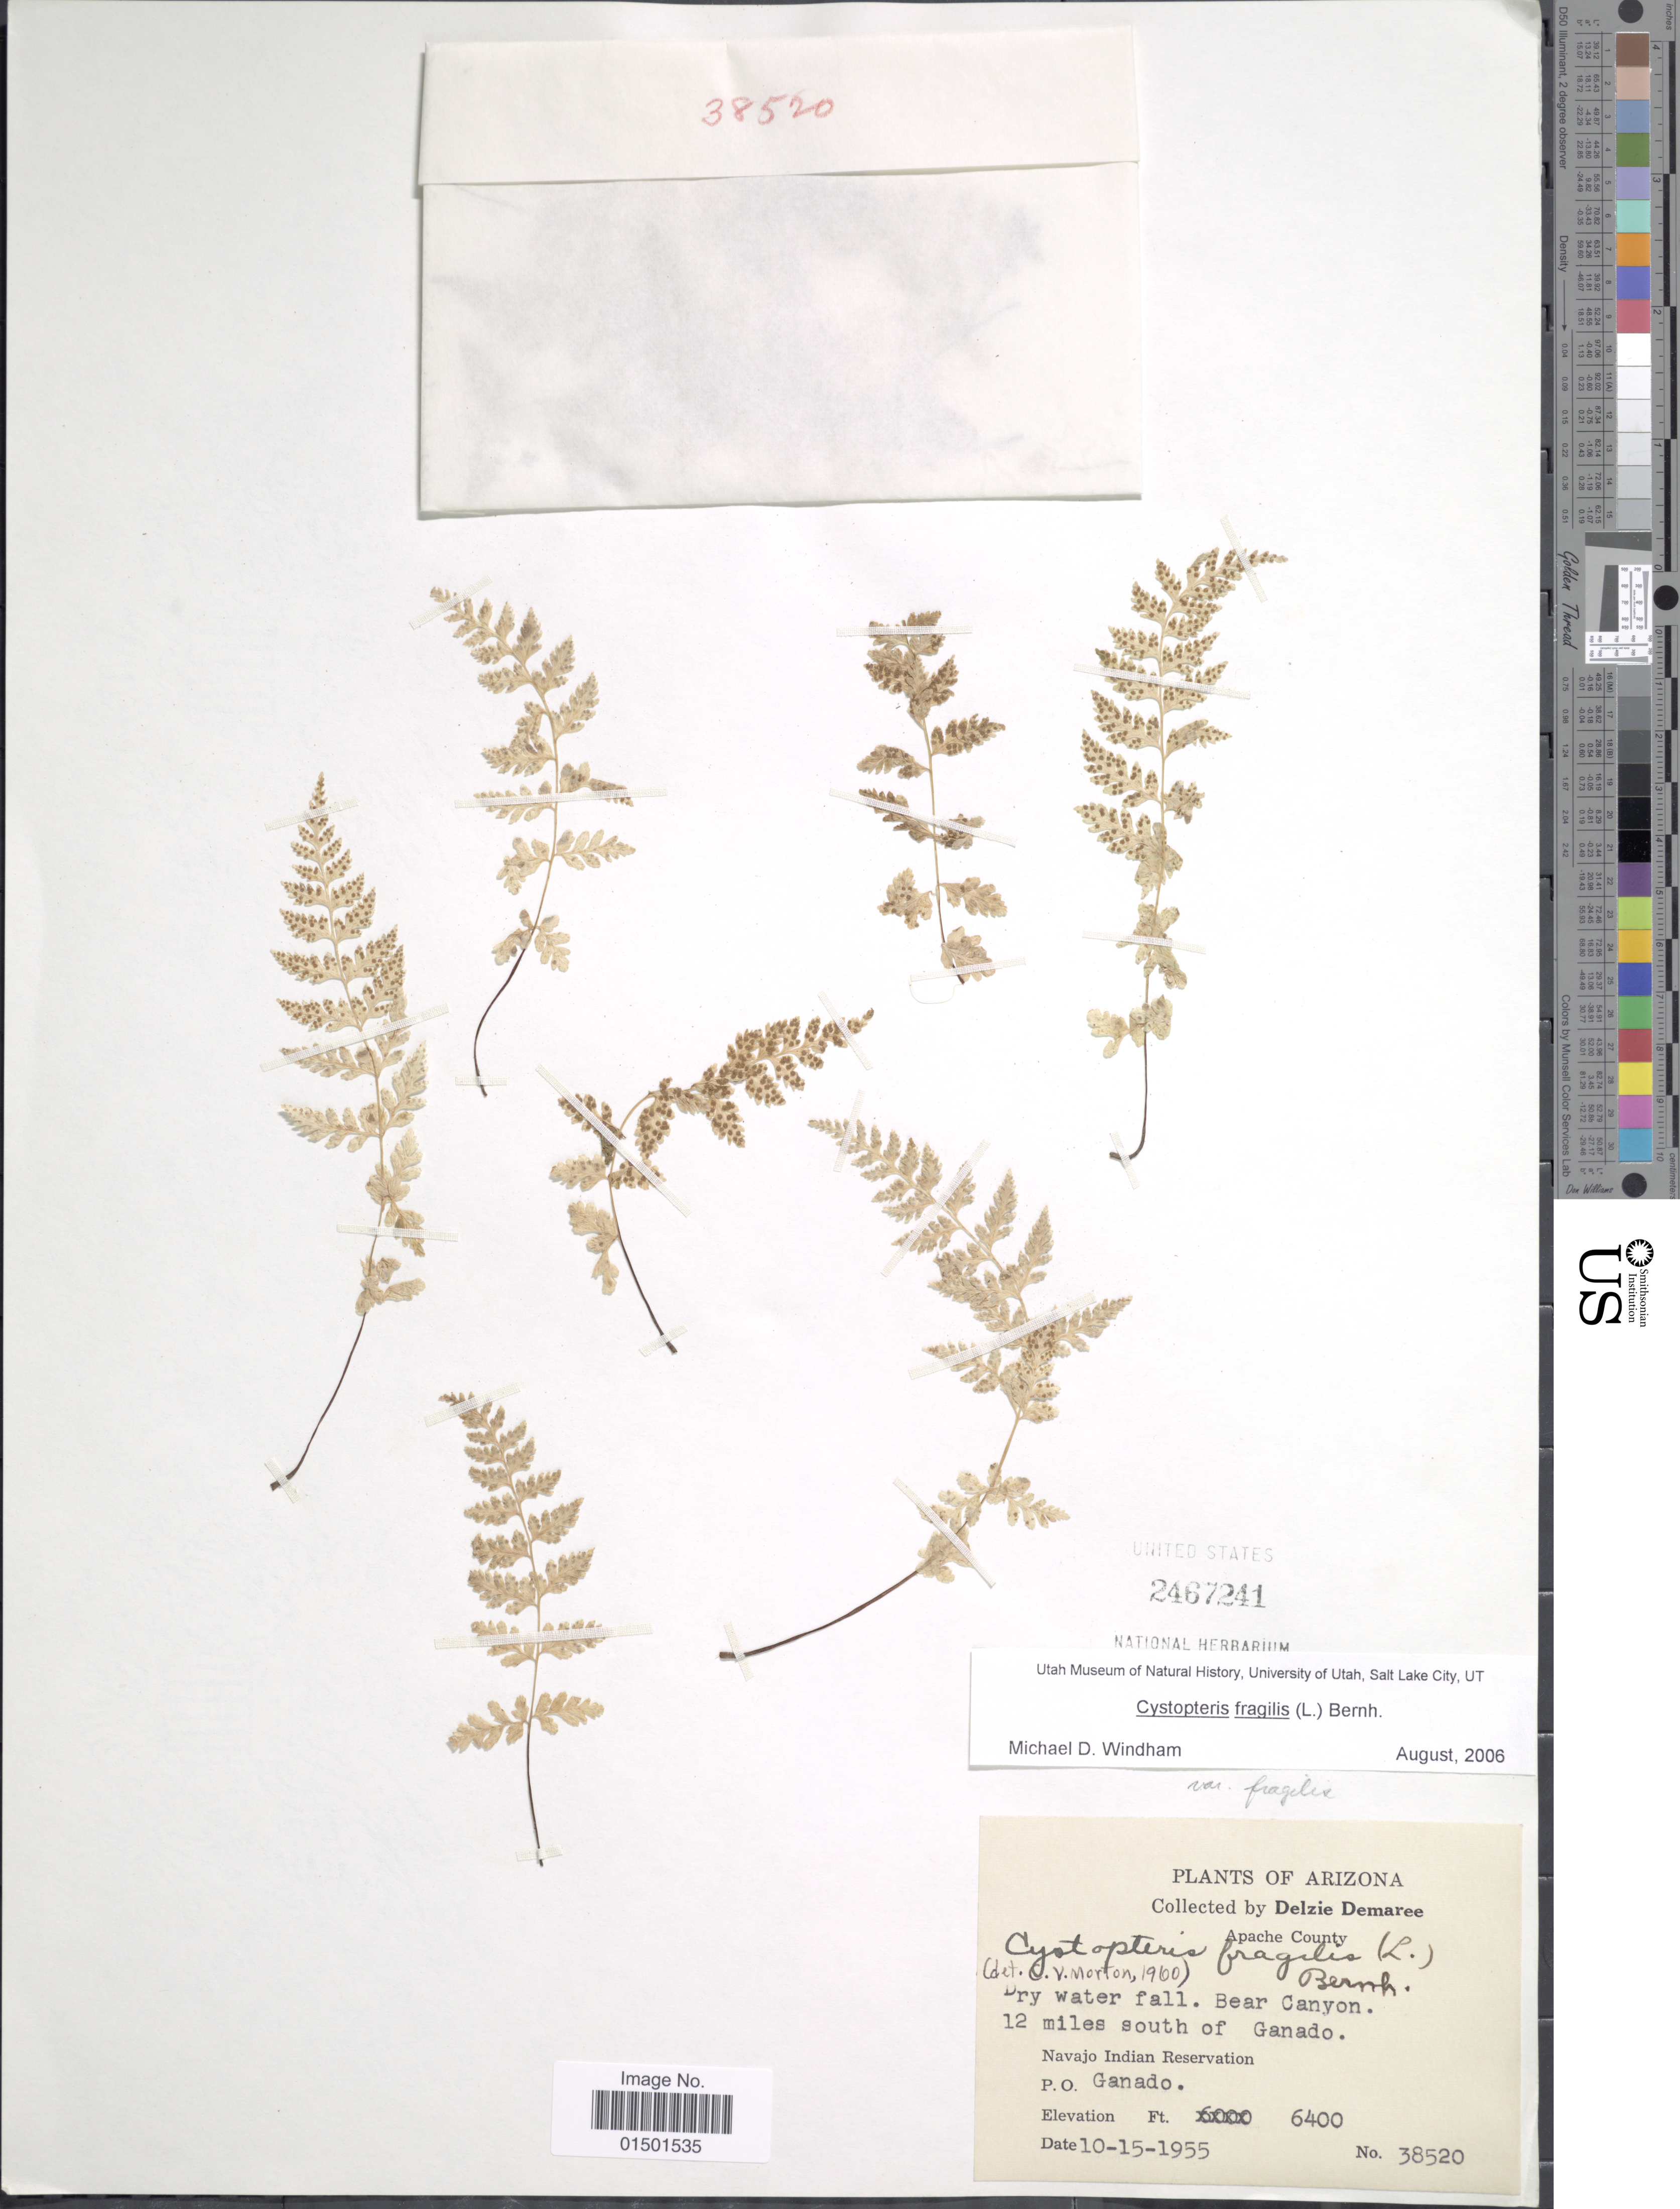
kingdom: Plantae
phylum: Tracheophyta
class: Polypodiopsida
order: Polypodiales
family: Cystopteridaceae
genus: Cystopteris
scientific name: Cystopteris fragilis var. fragilis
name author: (L.) Bernh.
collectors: D. Demaree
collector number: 38520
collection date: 1955-10-15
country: United States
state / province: Arizona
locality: Apache County. Dry water fall. Bear Canyon. 12 miles south of Ganado. Navajo Indian Reservation. P.O. Ganado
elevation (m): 1829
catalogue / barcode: US 2467241